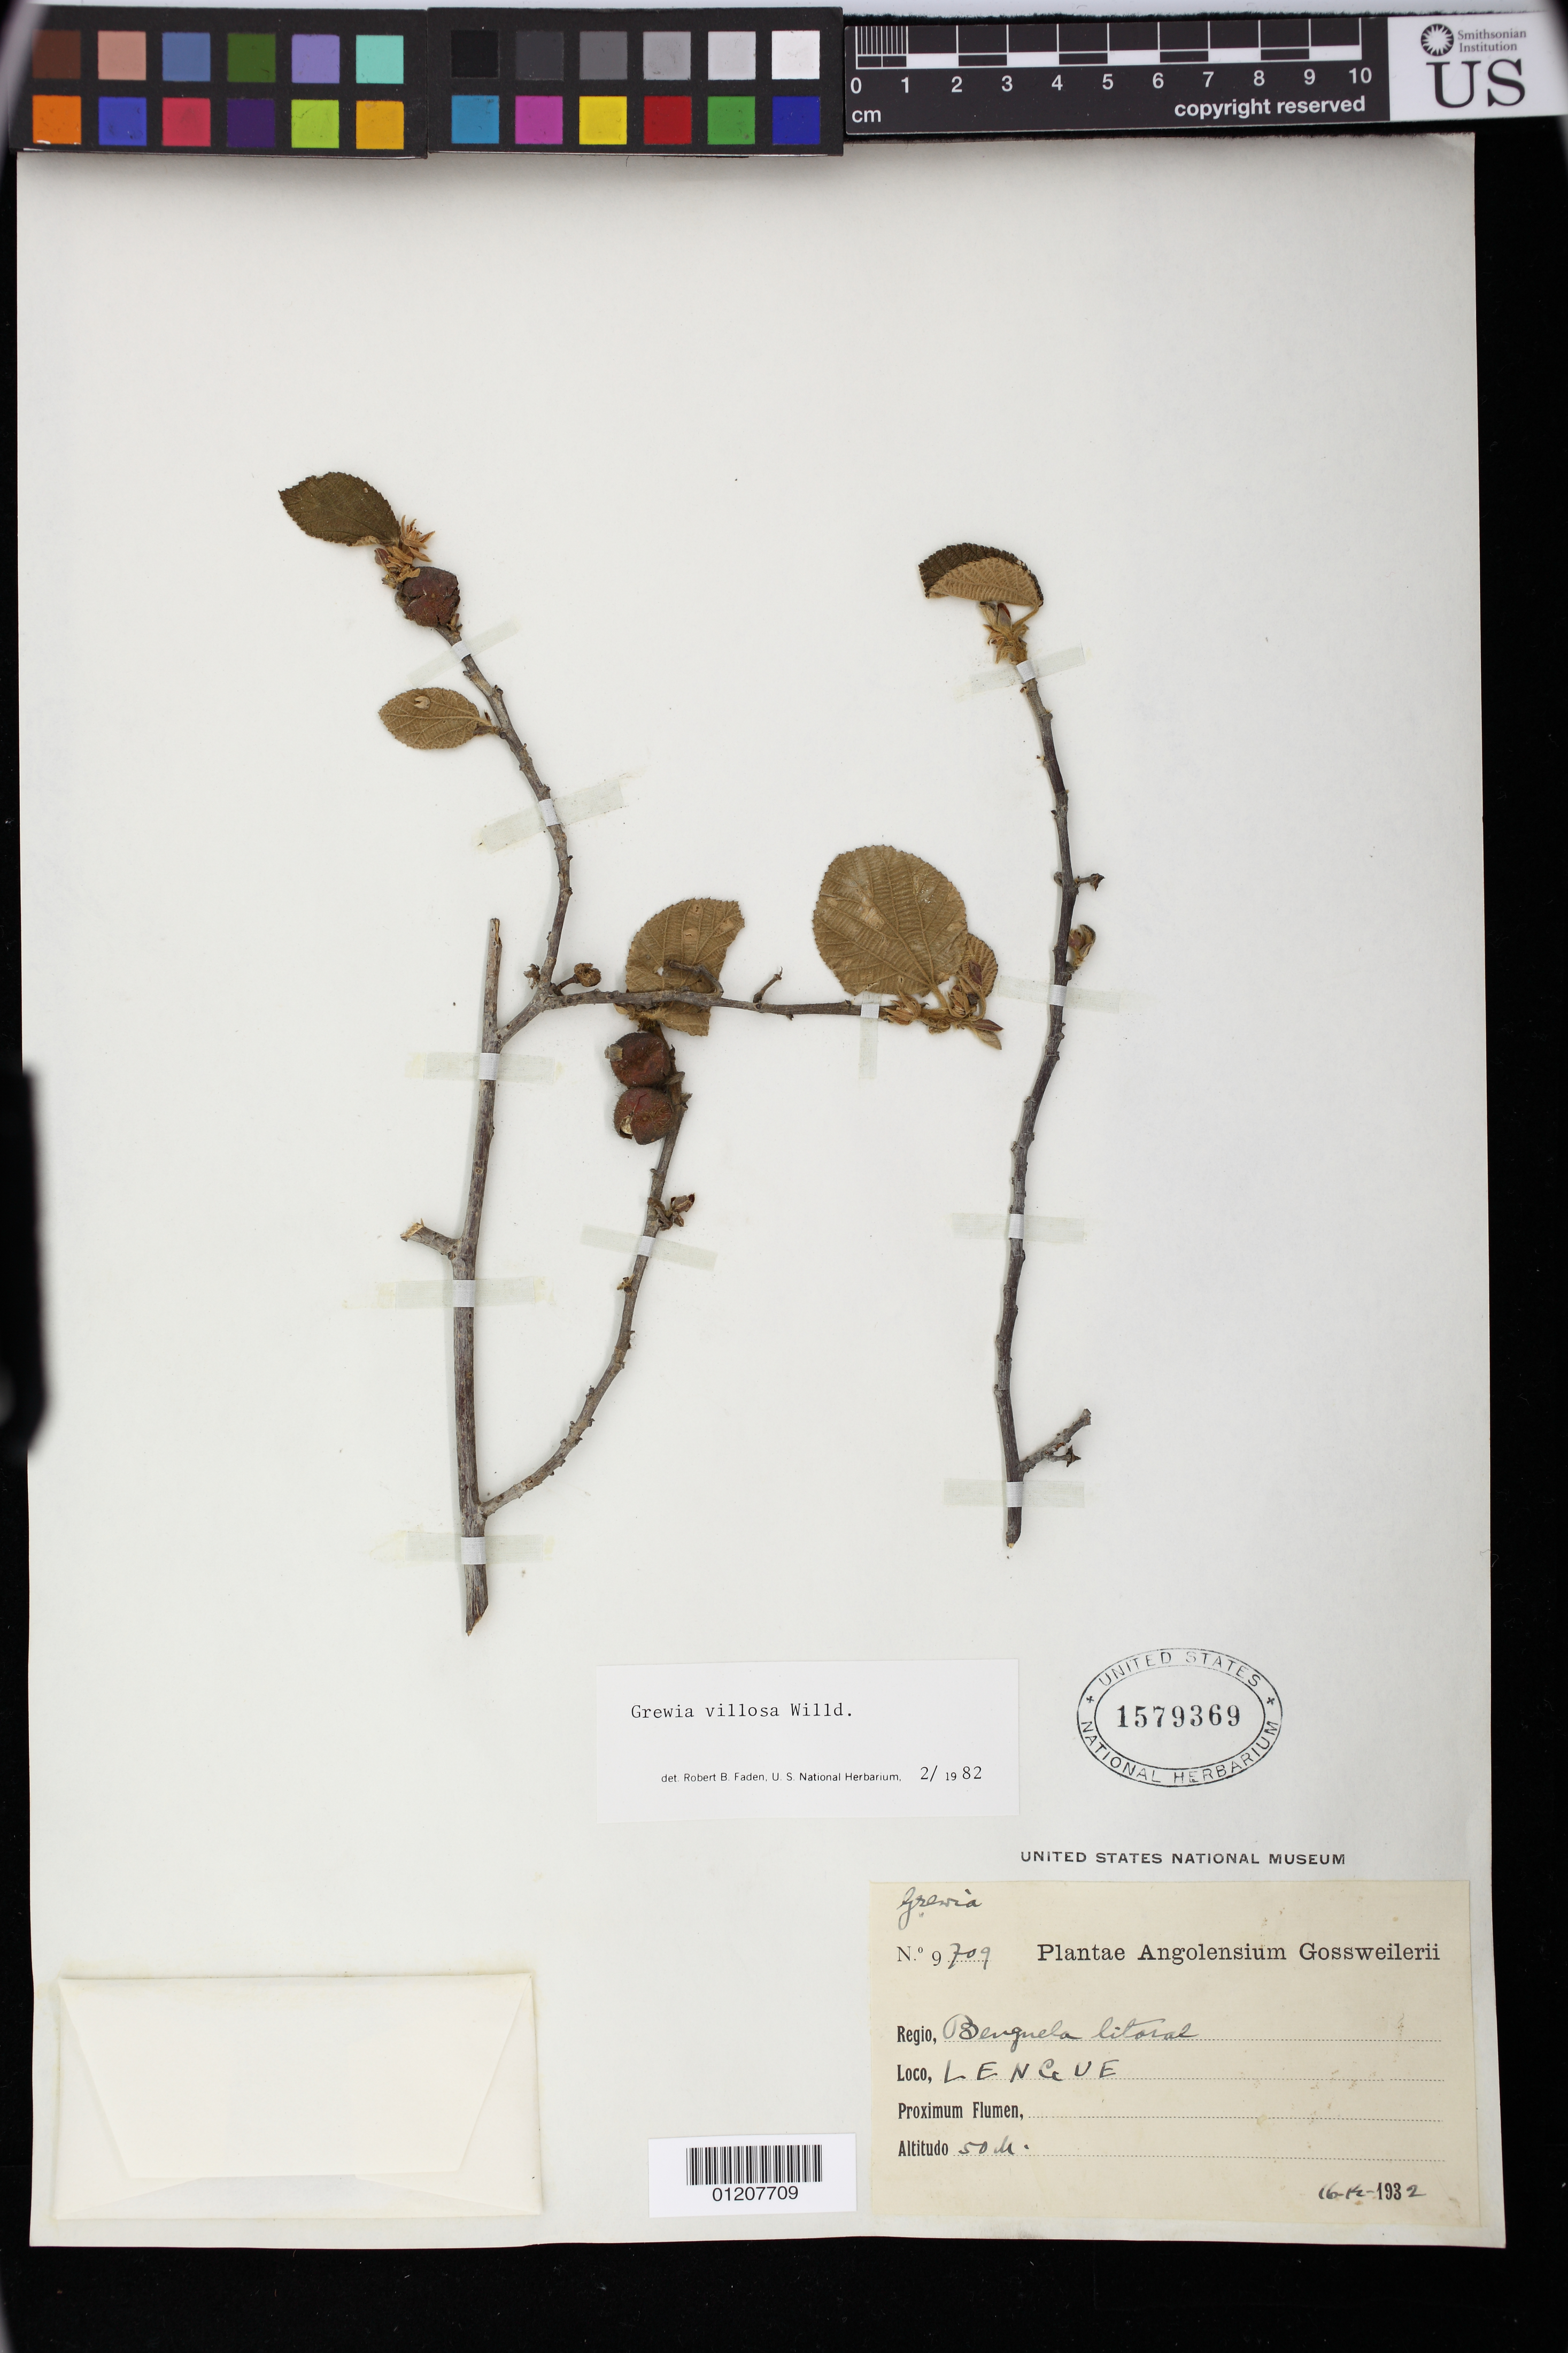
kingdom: Plantae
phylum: Tracheophyta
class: Magnoliopsida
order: Malvales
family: Malvaceae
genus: Grewia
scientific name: Grewia villosa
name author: Willd.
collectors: J. Gossweiler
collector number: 709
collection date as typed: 16 Dec 1932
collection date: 1932-12-16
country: Angola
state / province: Benguela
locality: Benguela litoral, Lengue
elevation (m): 50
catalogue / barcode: US 1579369